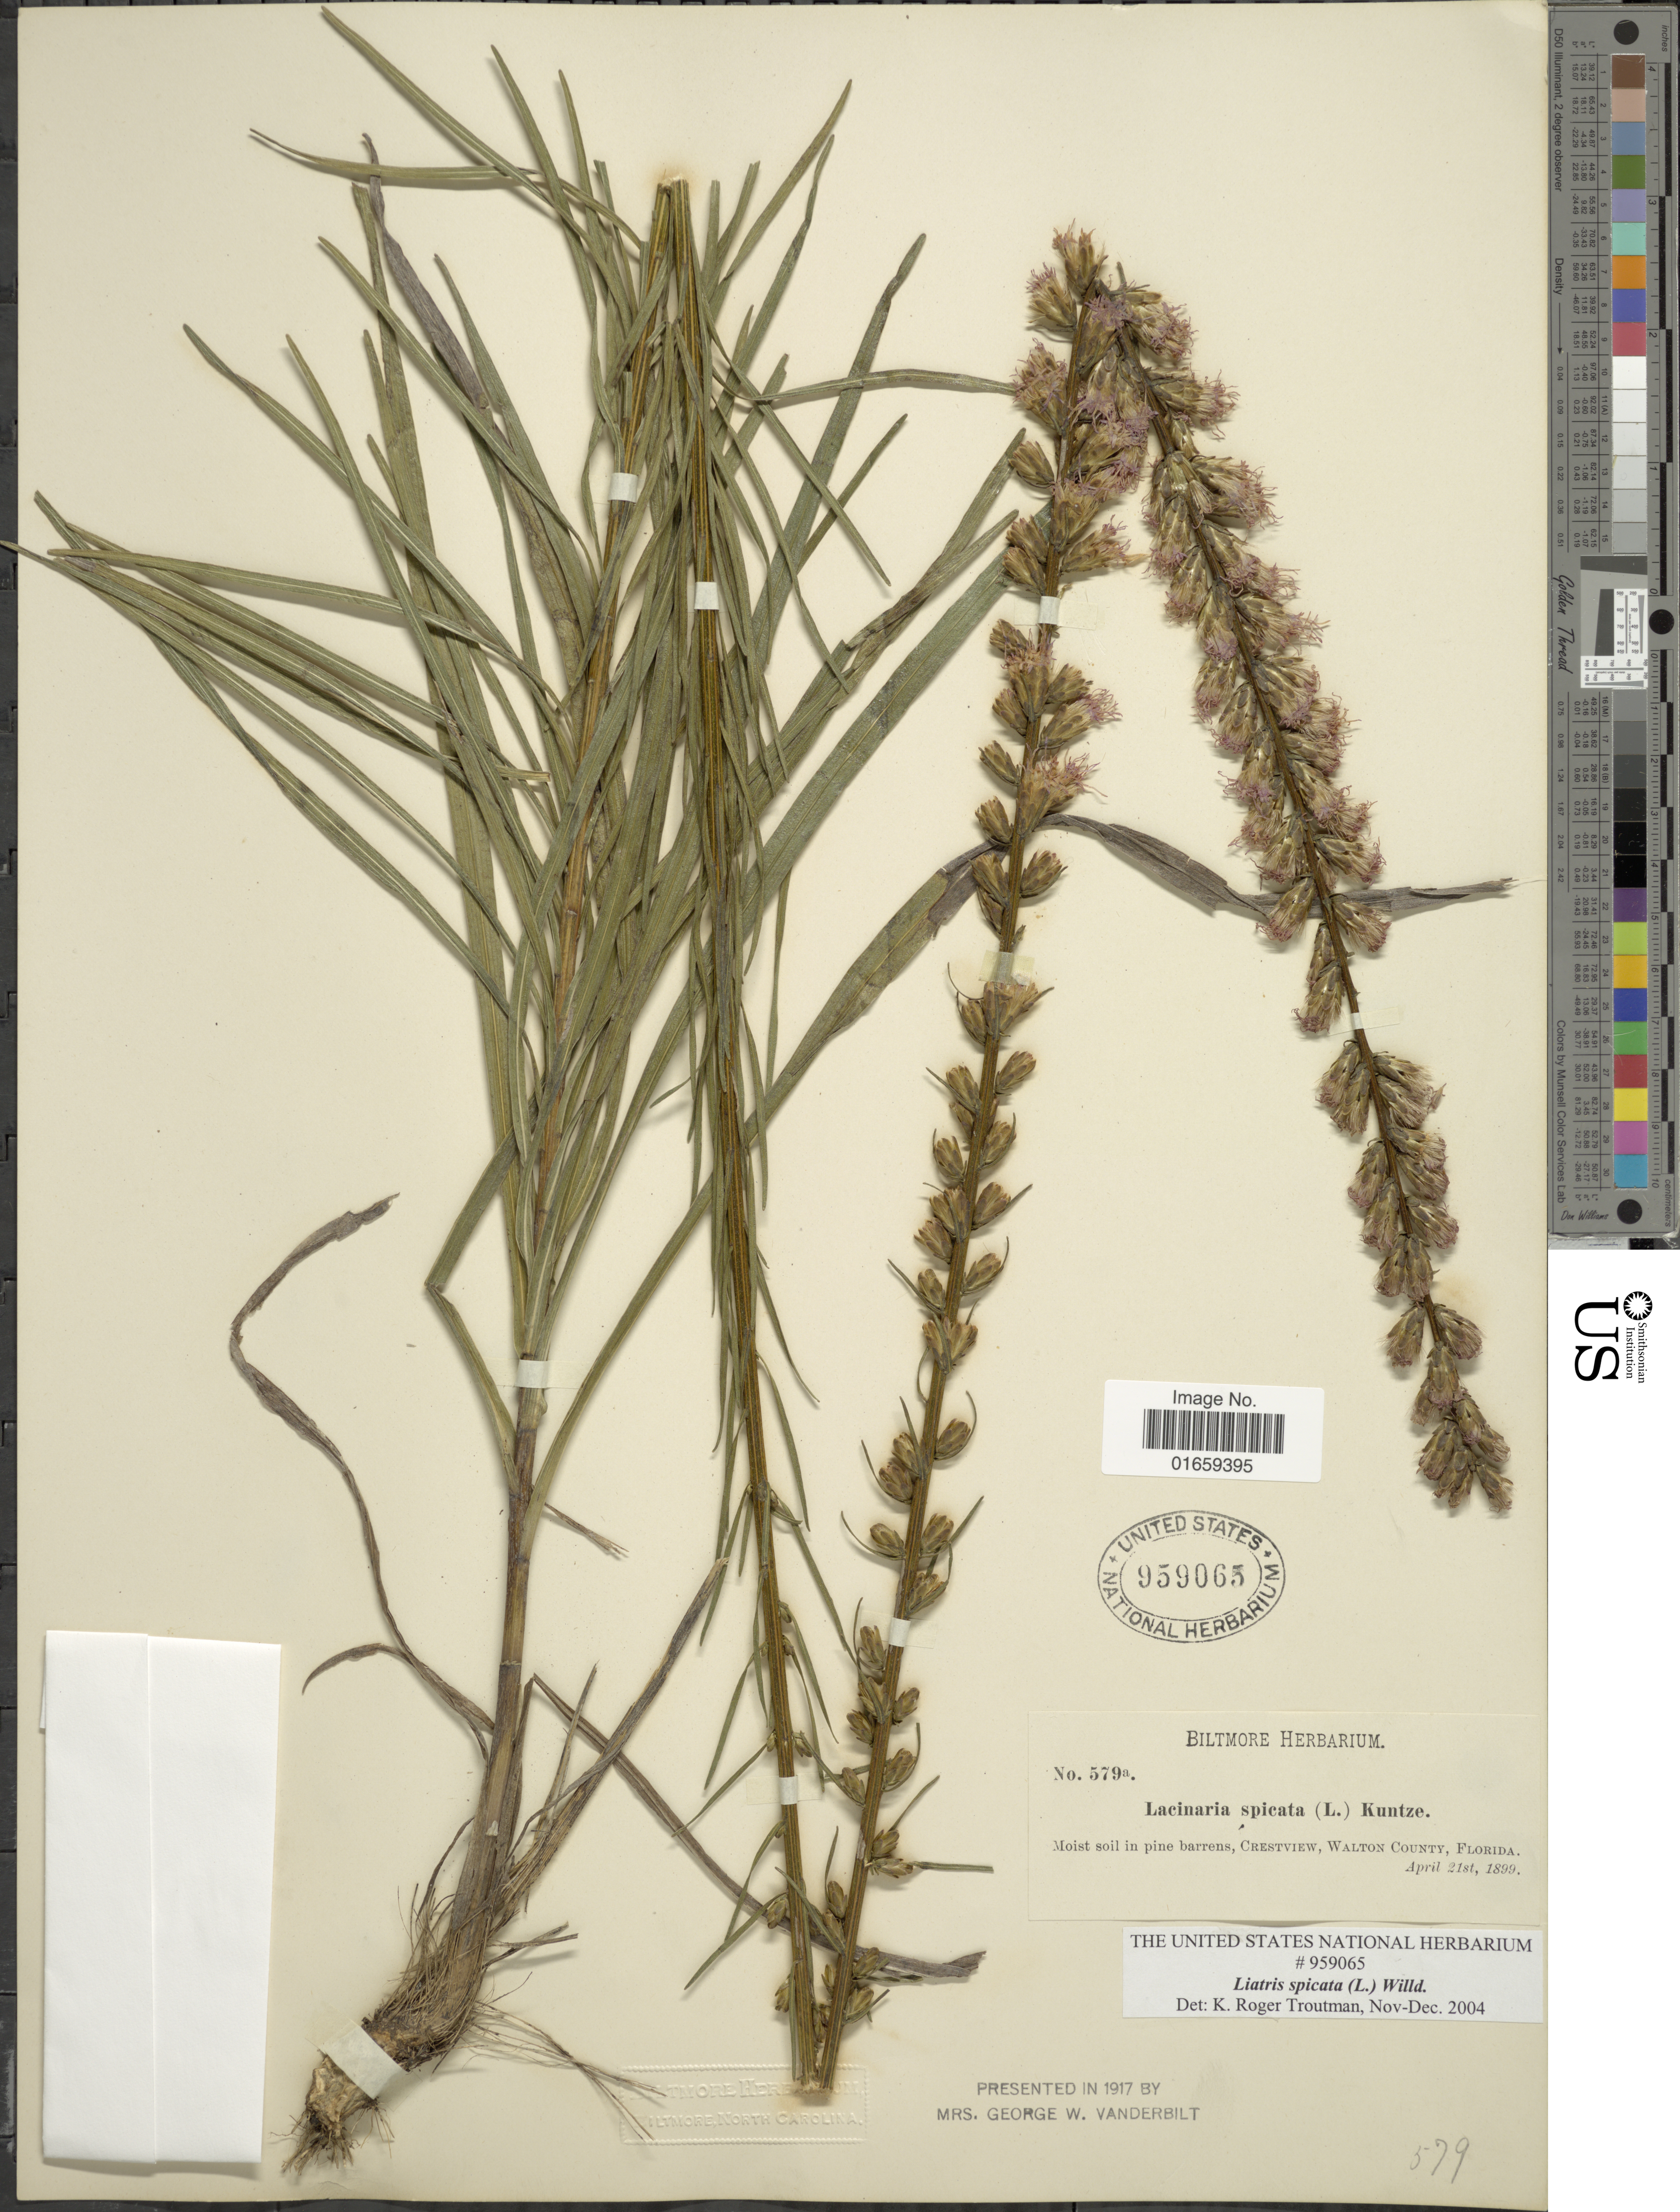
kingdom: Plantae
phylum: Tracheophyta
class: Magnoliopsida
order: Asterales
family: Asteraceae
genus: Liatris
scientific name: Liatris spicata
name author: (L.) Willd.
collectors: ex herb. Biltmore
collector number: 579a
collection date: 1899-04-21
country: United States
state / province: Florida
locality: Crestview, Walton County, Florida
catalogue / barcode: US 959065